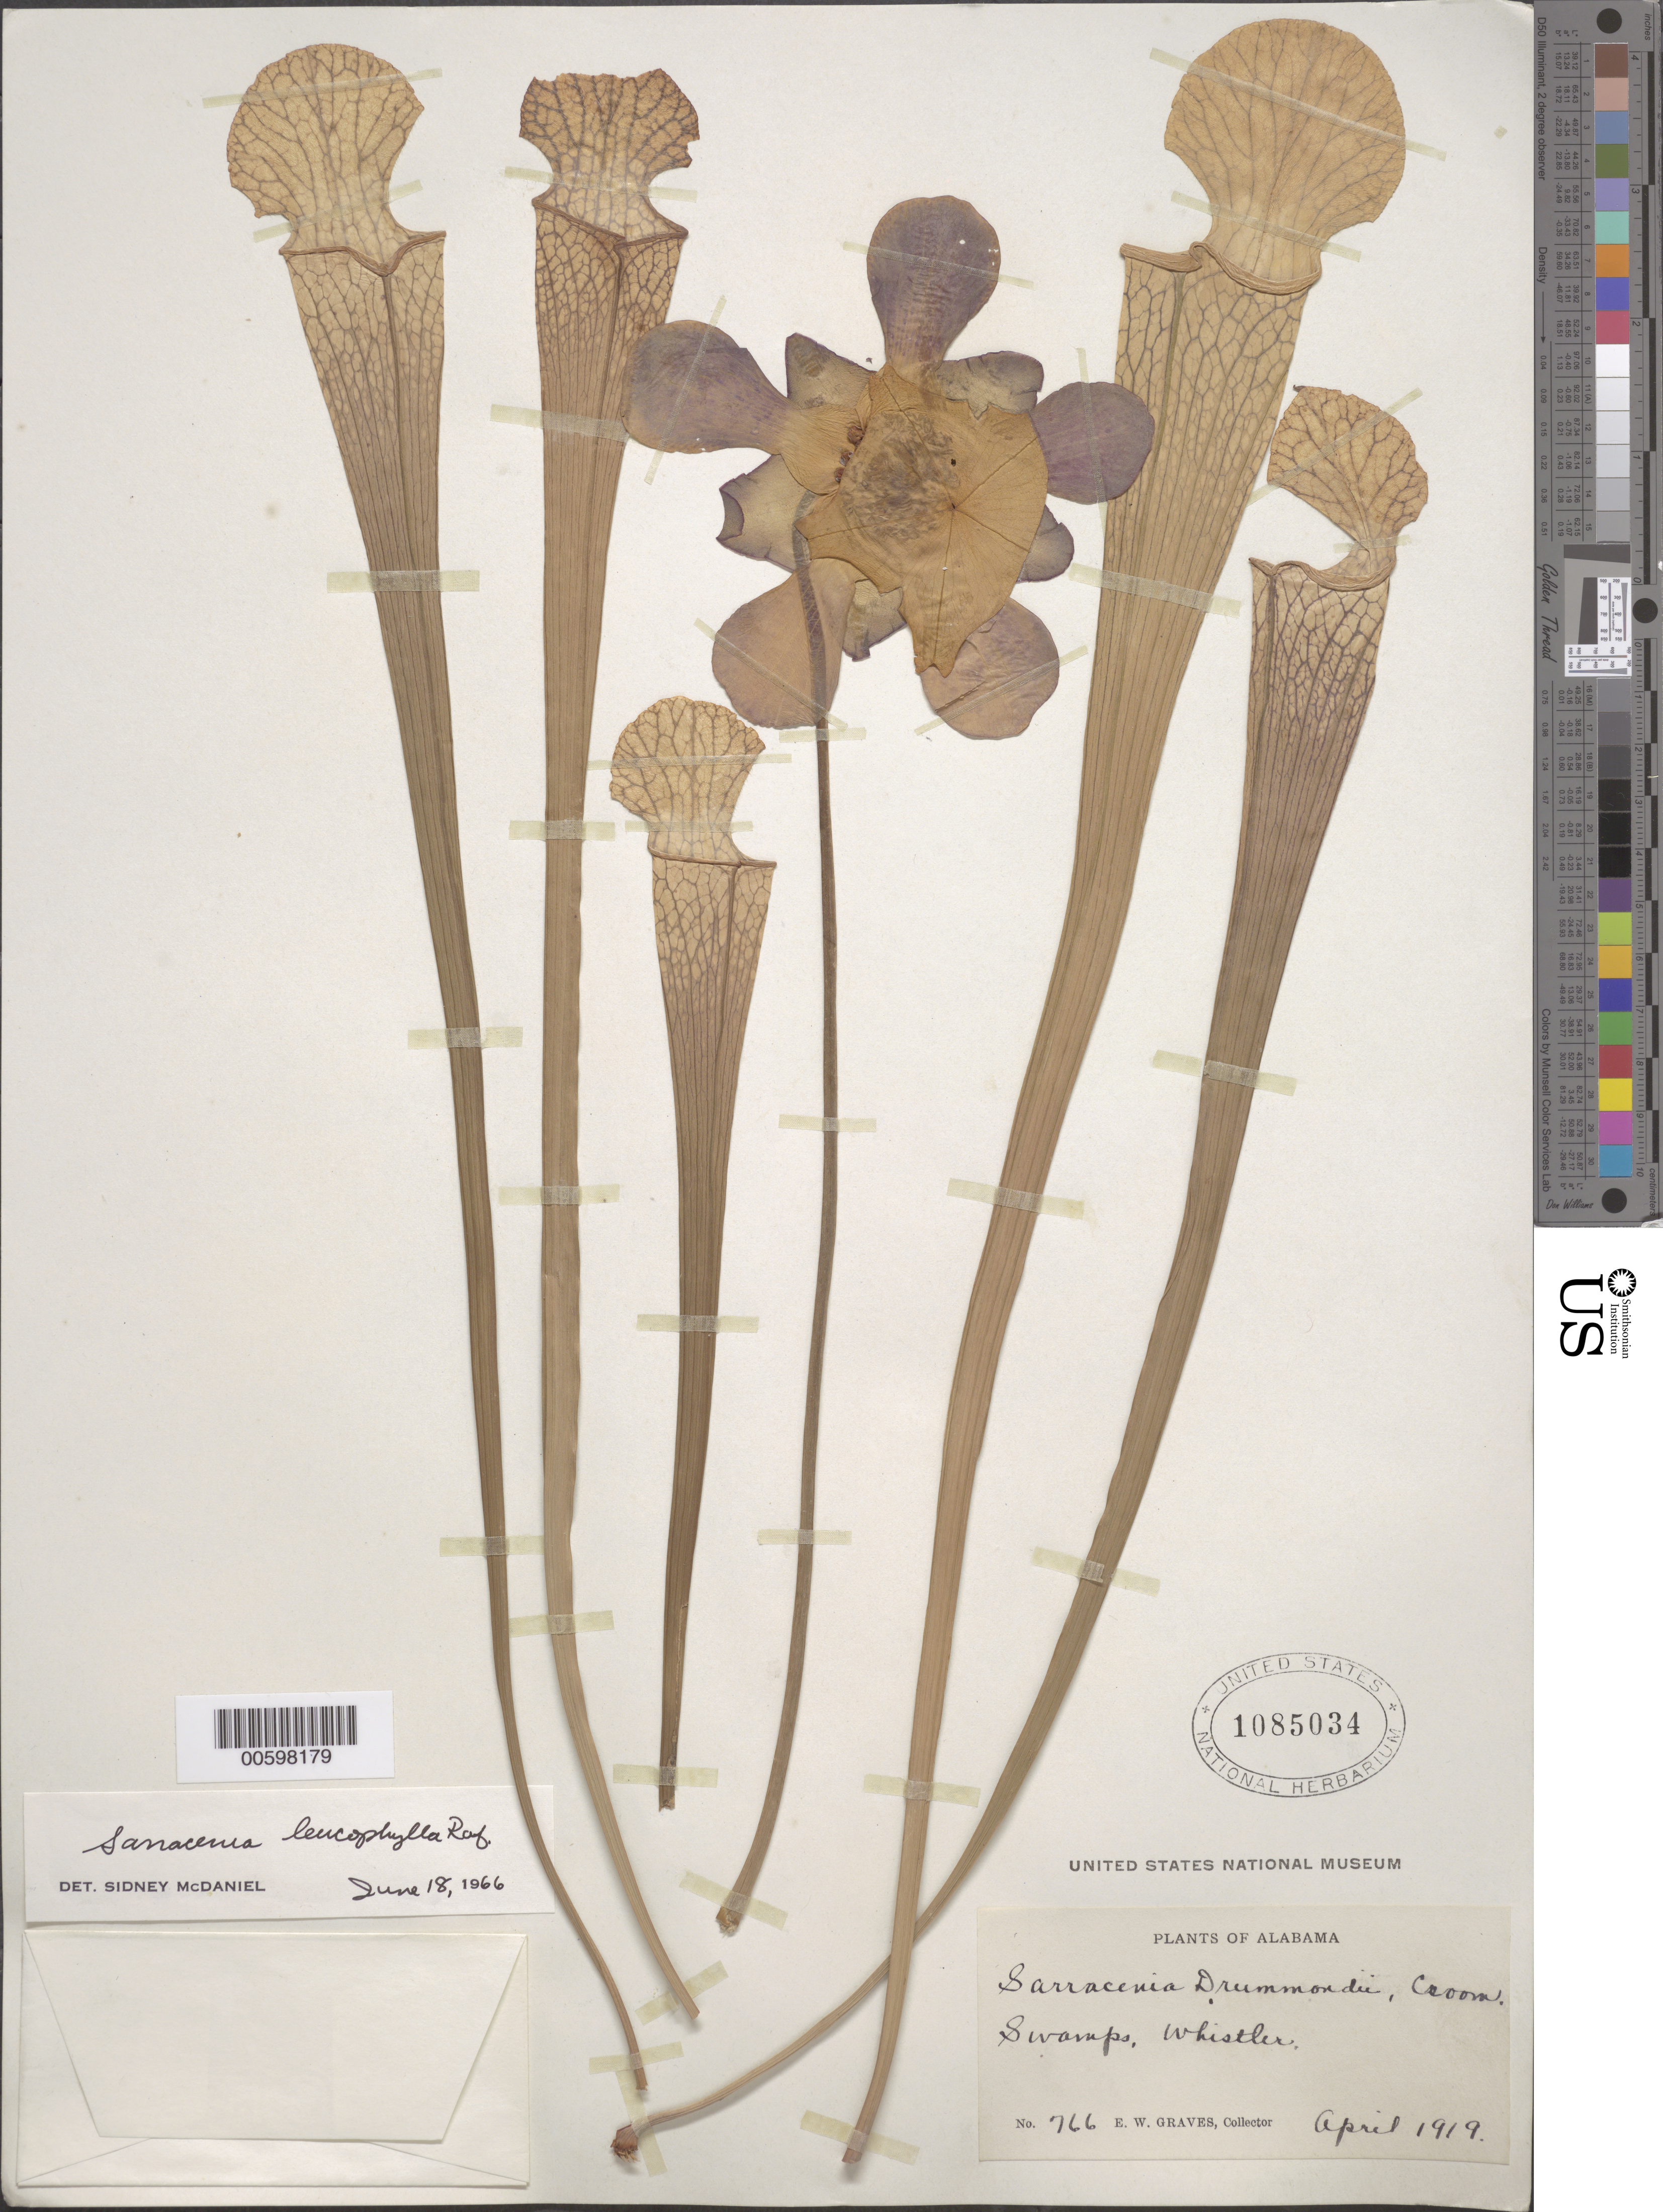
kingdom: Plantae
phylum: Tracheophyta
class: Magnoliopsida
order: Ericales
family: Sarraceniaceae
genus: Sarracenia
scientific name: Sarracenia leucophylla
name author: Raf.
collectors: E. Graves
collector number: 766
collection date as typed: Apr 1919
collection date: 1919-04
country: United States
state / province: Alabama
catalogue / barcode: US 1085034